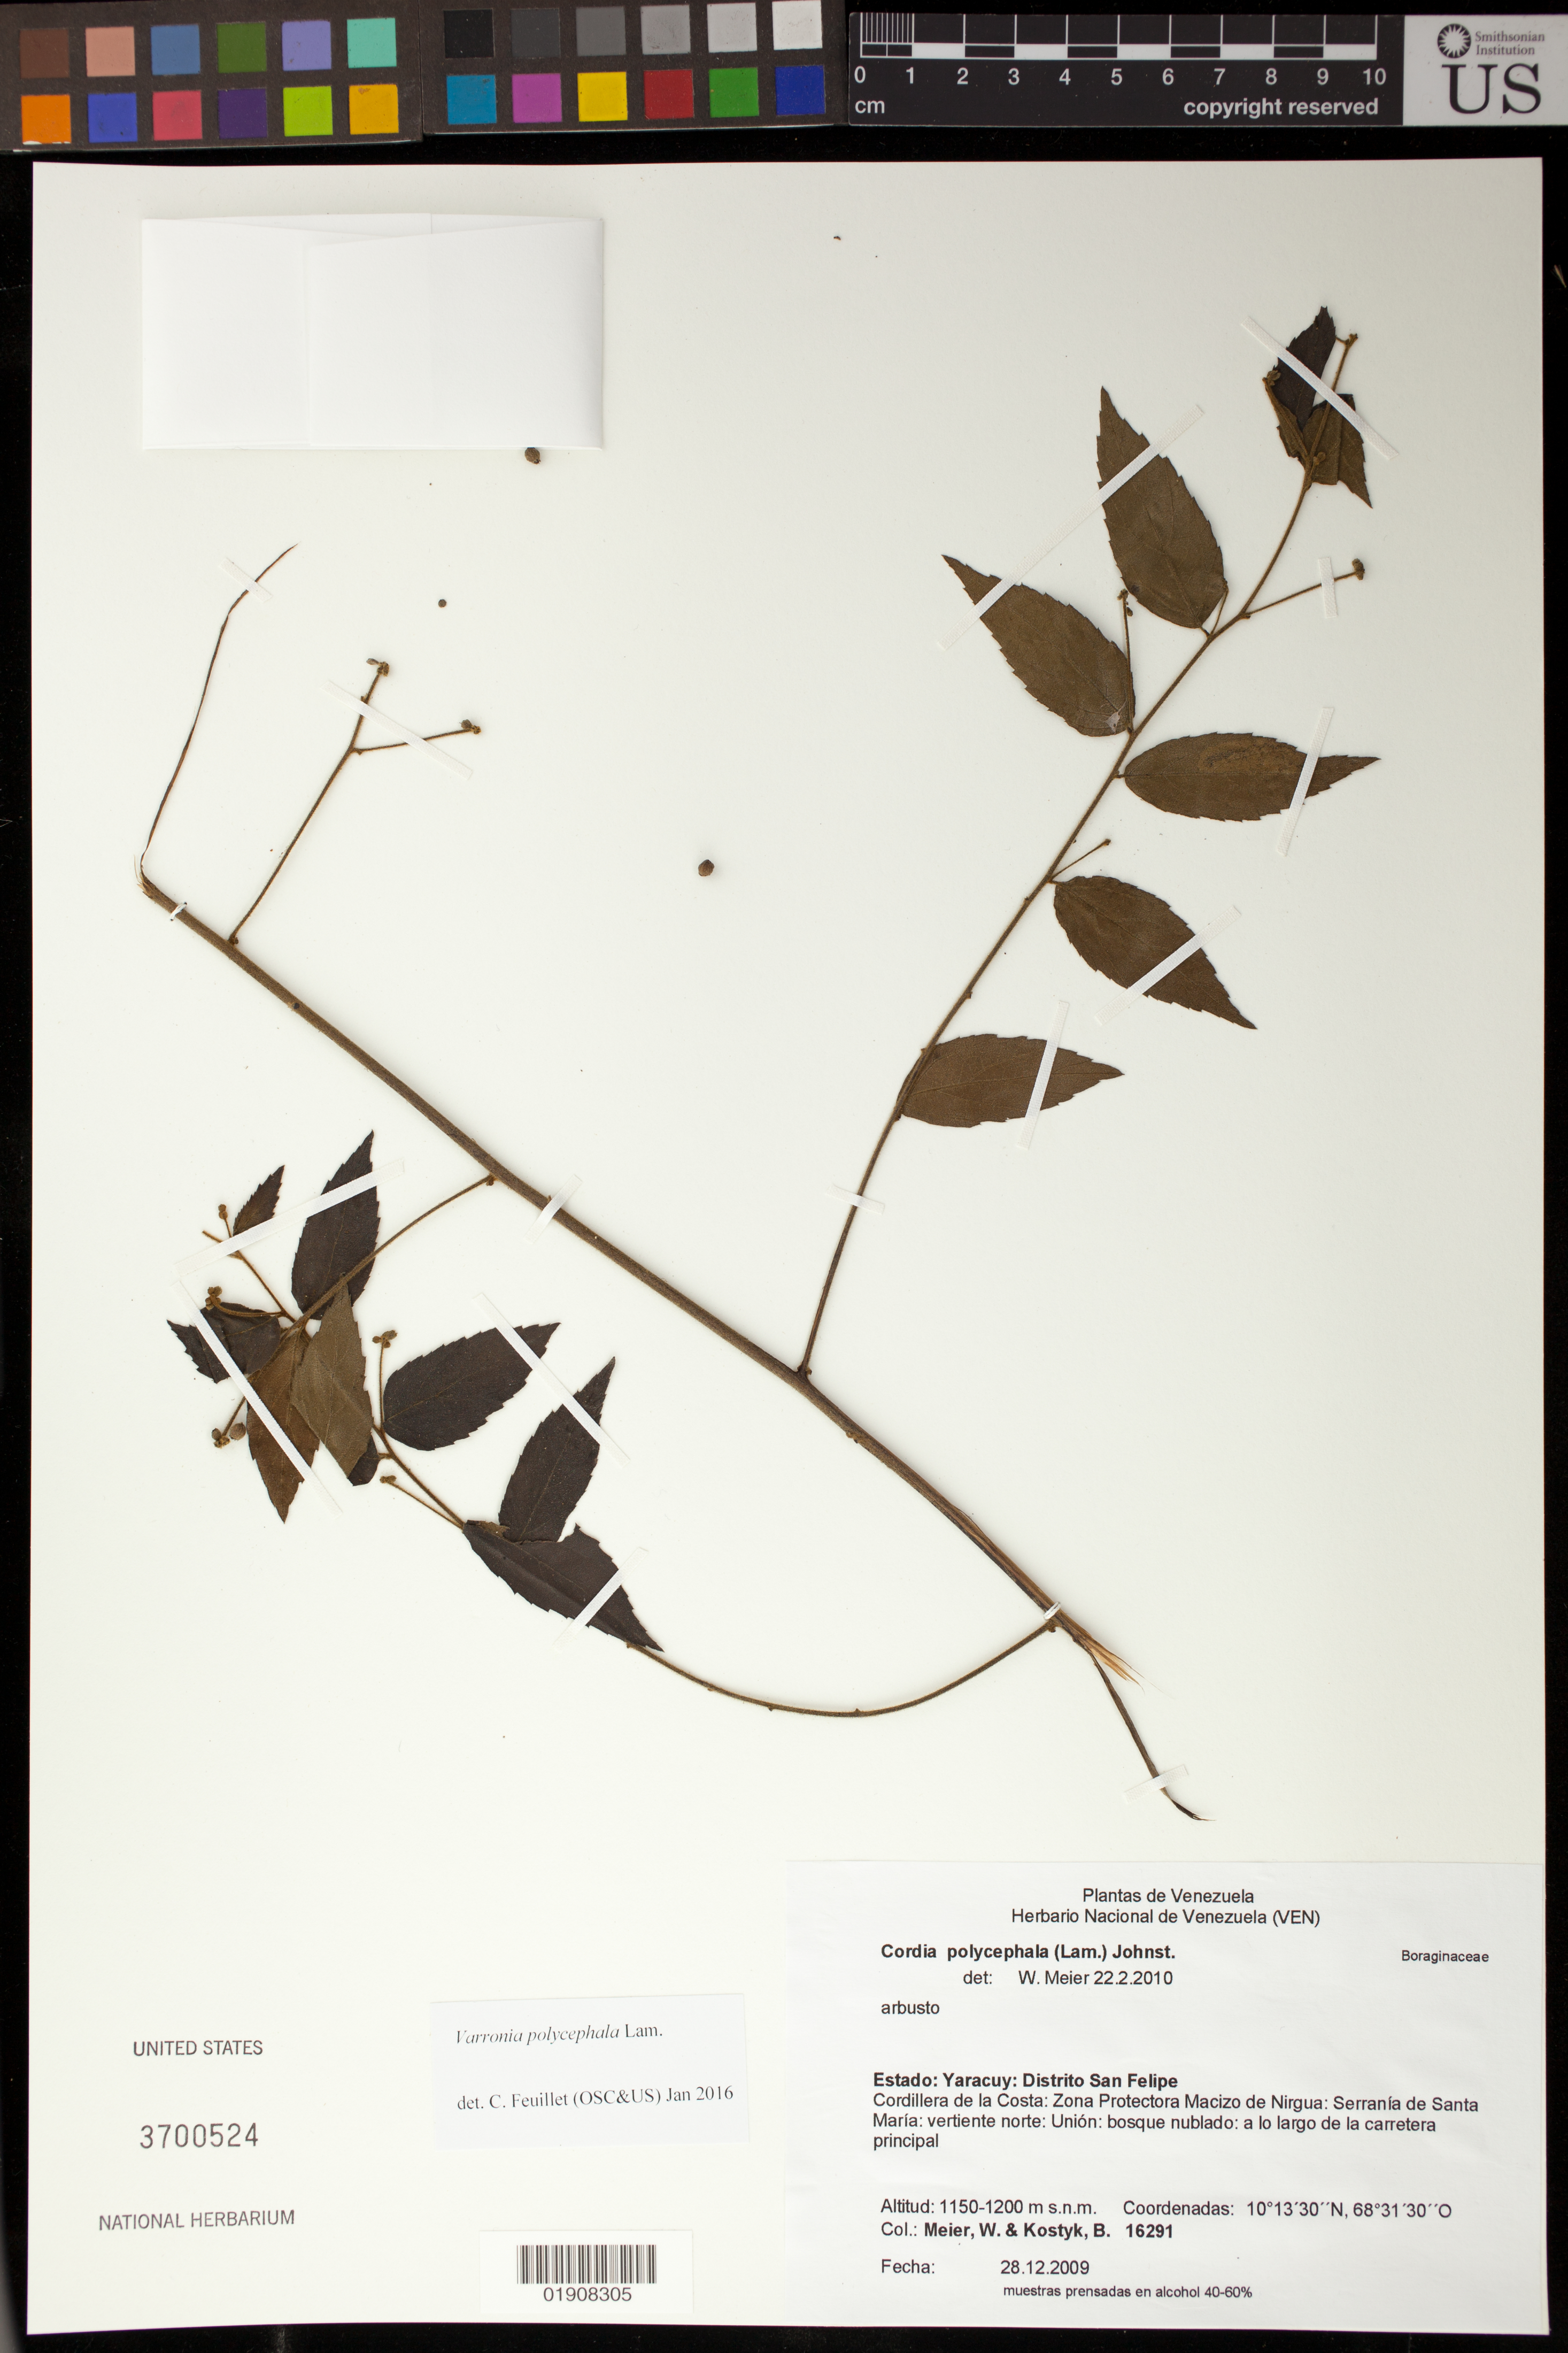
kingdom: Plantae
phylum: Tracheophyta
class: Magnoliopsida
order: Boraginales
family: Cordiaceae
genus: Varronia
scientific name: Varronia polycephala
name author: Lam.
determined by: Feuillet, C.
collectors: W. Meier, B. Kostyk & R. Sojo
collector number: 16291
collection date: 2009-12-28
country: Venezuela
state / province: Yaracuy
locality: Venezuela, Estado: Yaracuy: Distrito San Felipe, Cordillera de la Costa: Zona Protectora Macizo de Nirgua: Serrania de Santa Maria: vertiente norte: Unión: bosque nublado: a lo largo de la carretera principal.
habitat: bosque nublado.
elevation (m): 1150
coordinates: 10 13 30 N, 68 31 30 O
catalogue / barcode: US 3700524